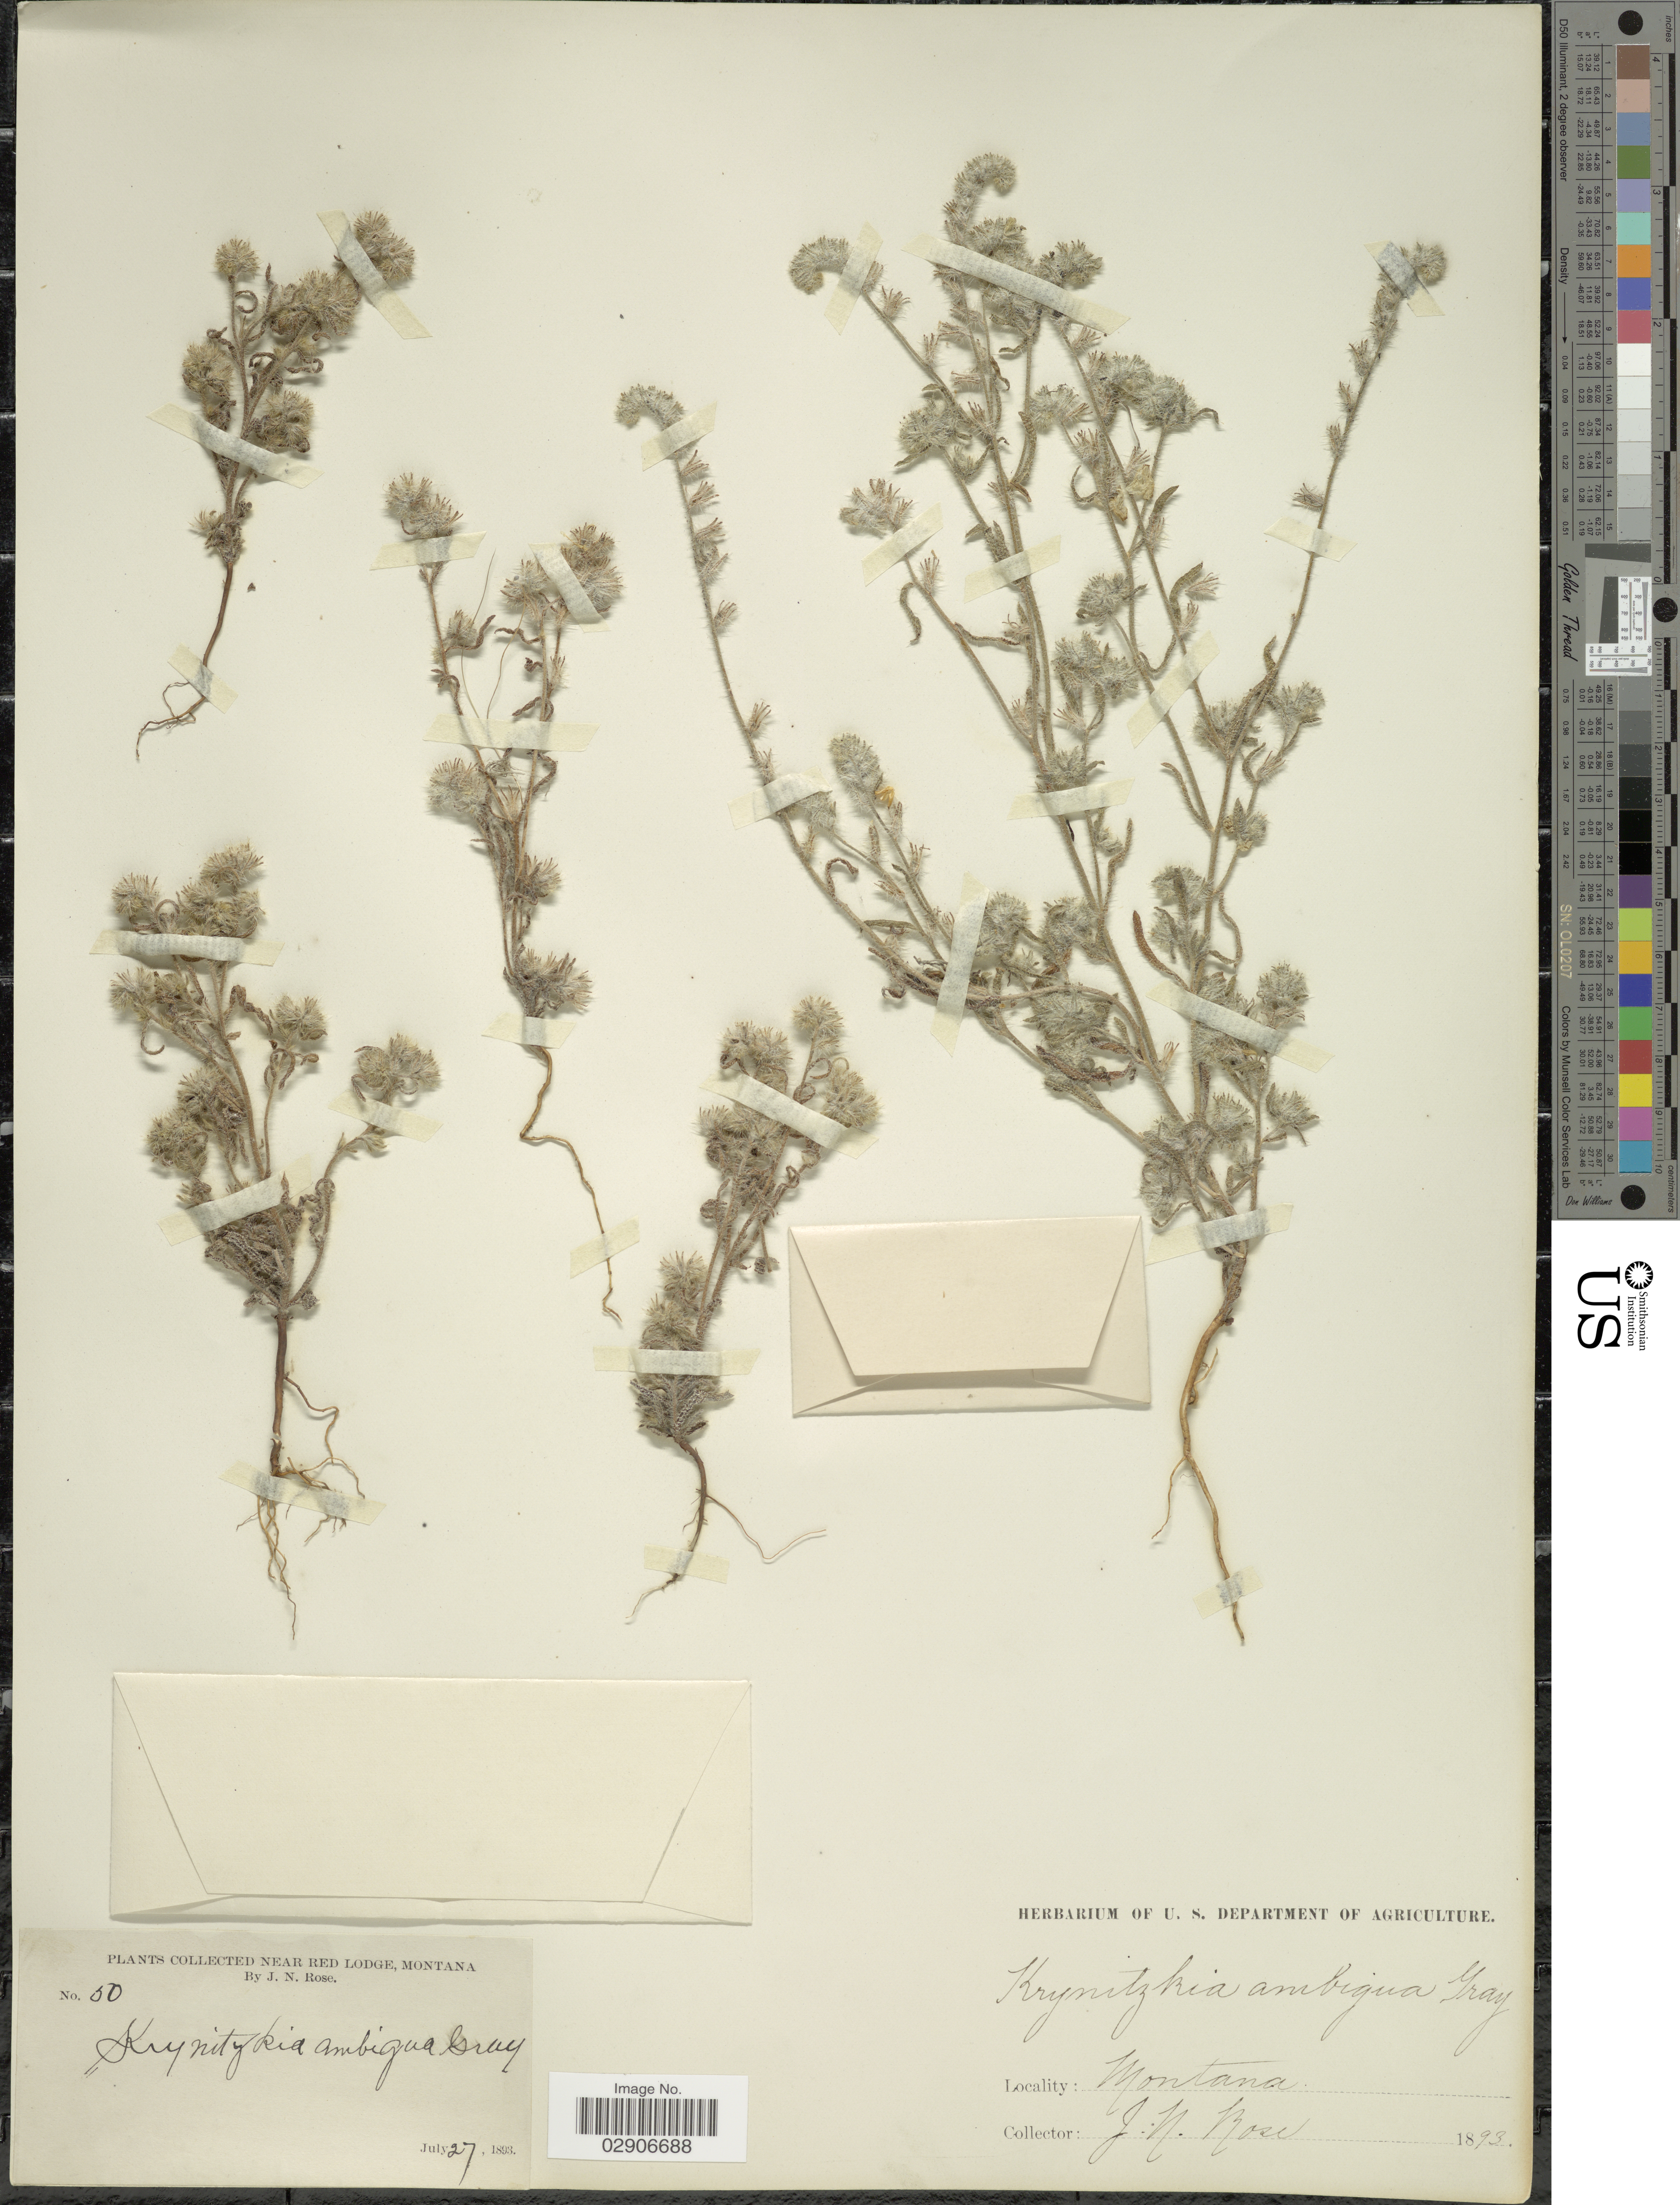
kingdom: Plantae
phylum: Tracheophyta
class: Magnoliopsida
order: Boraginales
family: Boraginaceae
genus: Cryptantha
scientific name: Cryptantha ambigua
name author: (A. Gray) Greene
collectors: J. N. Rose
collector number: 50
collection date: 1893-07-27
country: United States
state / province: Montana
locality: Near Red Lodge, Montana.